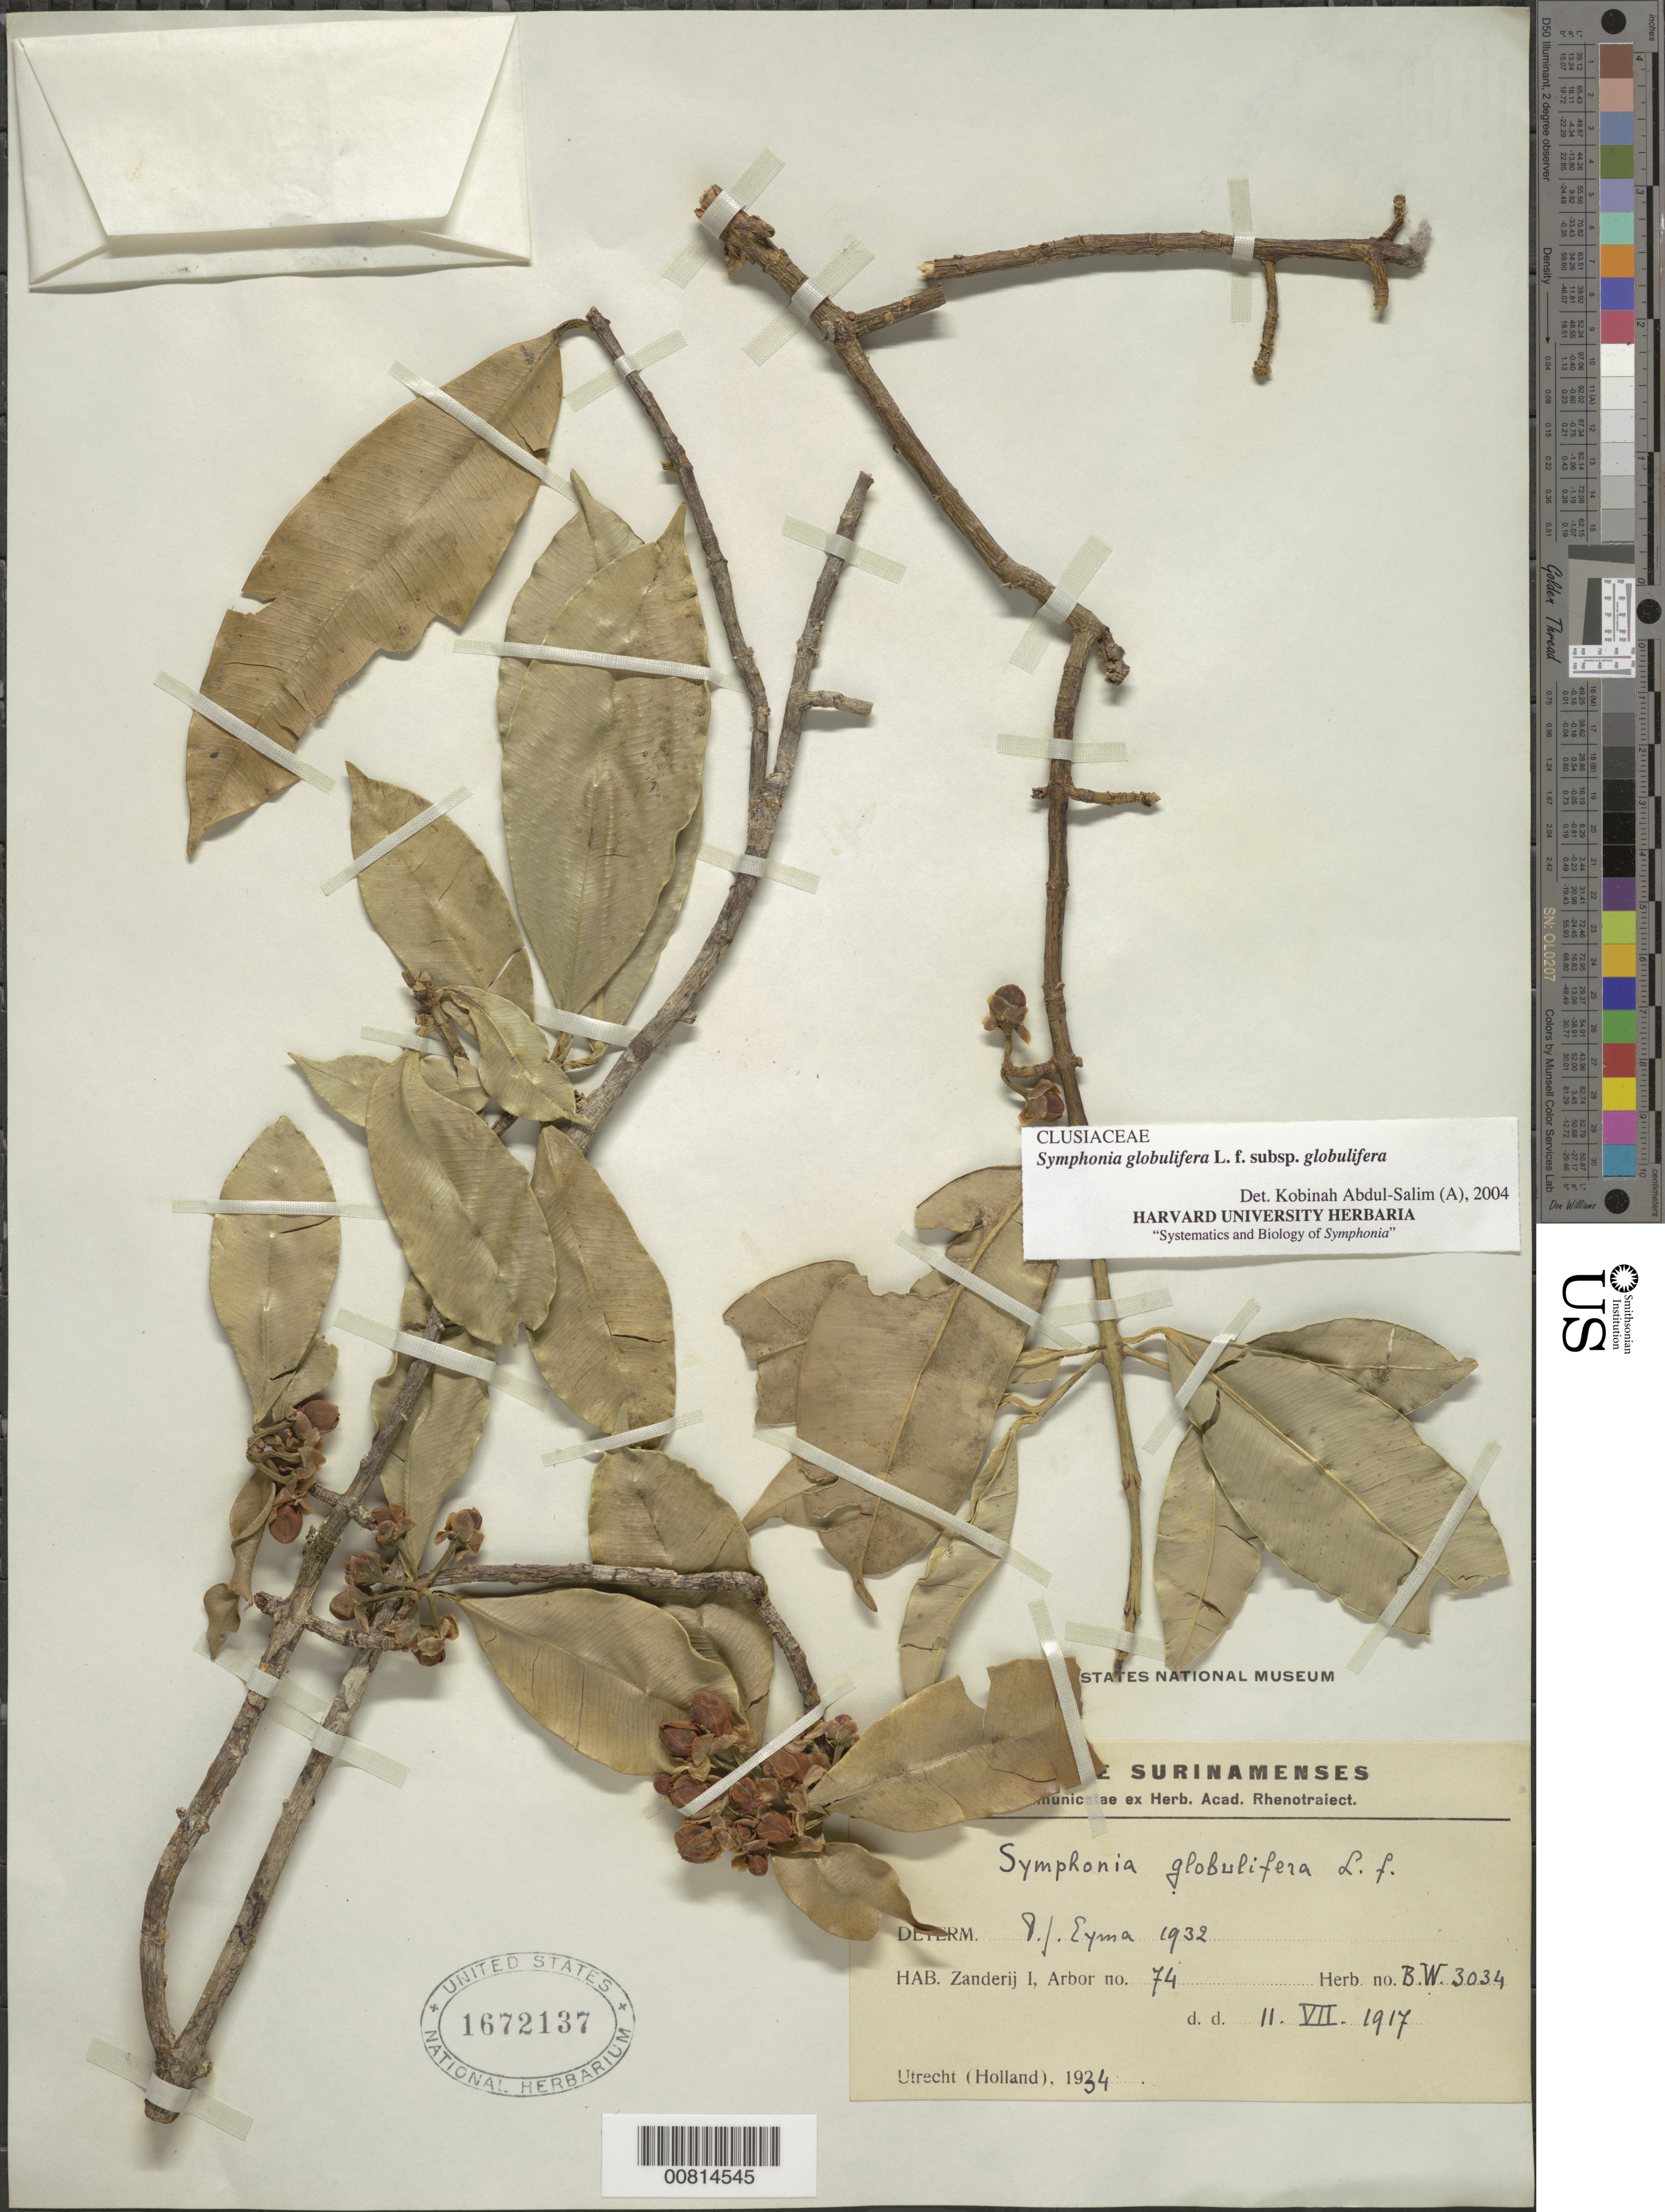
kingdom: Plantae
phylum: Tracheophyta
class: Magnoliopsida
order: Malpighiales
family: Clusiaceae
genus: Symphonia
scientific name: Symphonia globulifera subsp. globulifera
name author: L. f.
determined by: Abdul-Salim, K.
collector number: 3034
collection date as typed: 11-Jul-17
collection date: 1917-07-11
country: Suriname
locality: Zanderij I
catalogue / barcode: US 1672137